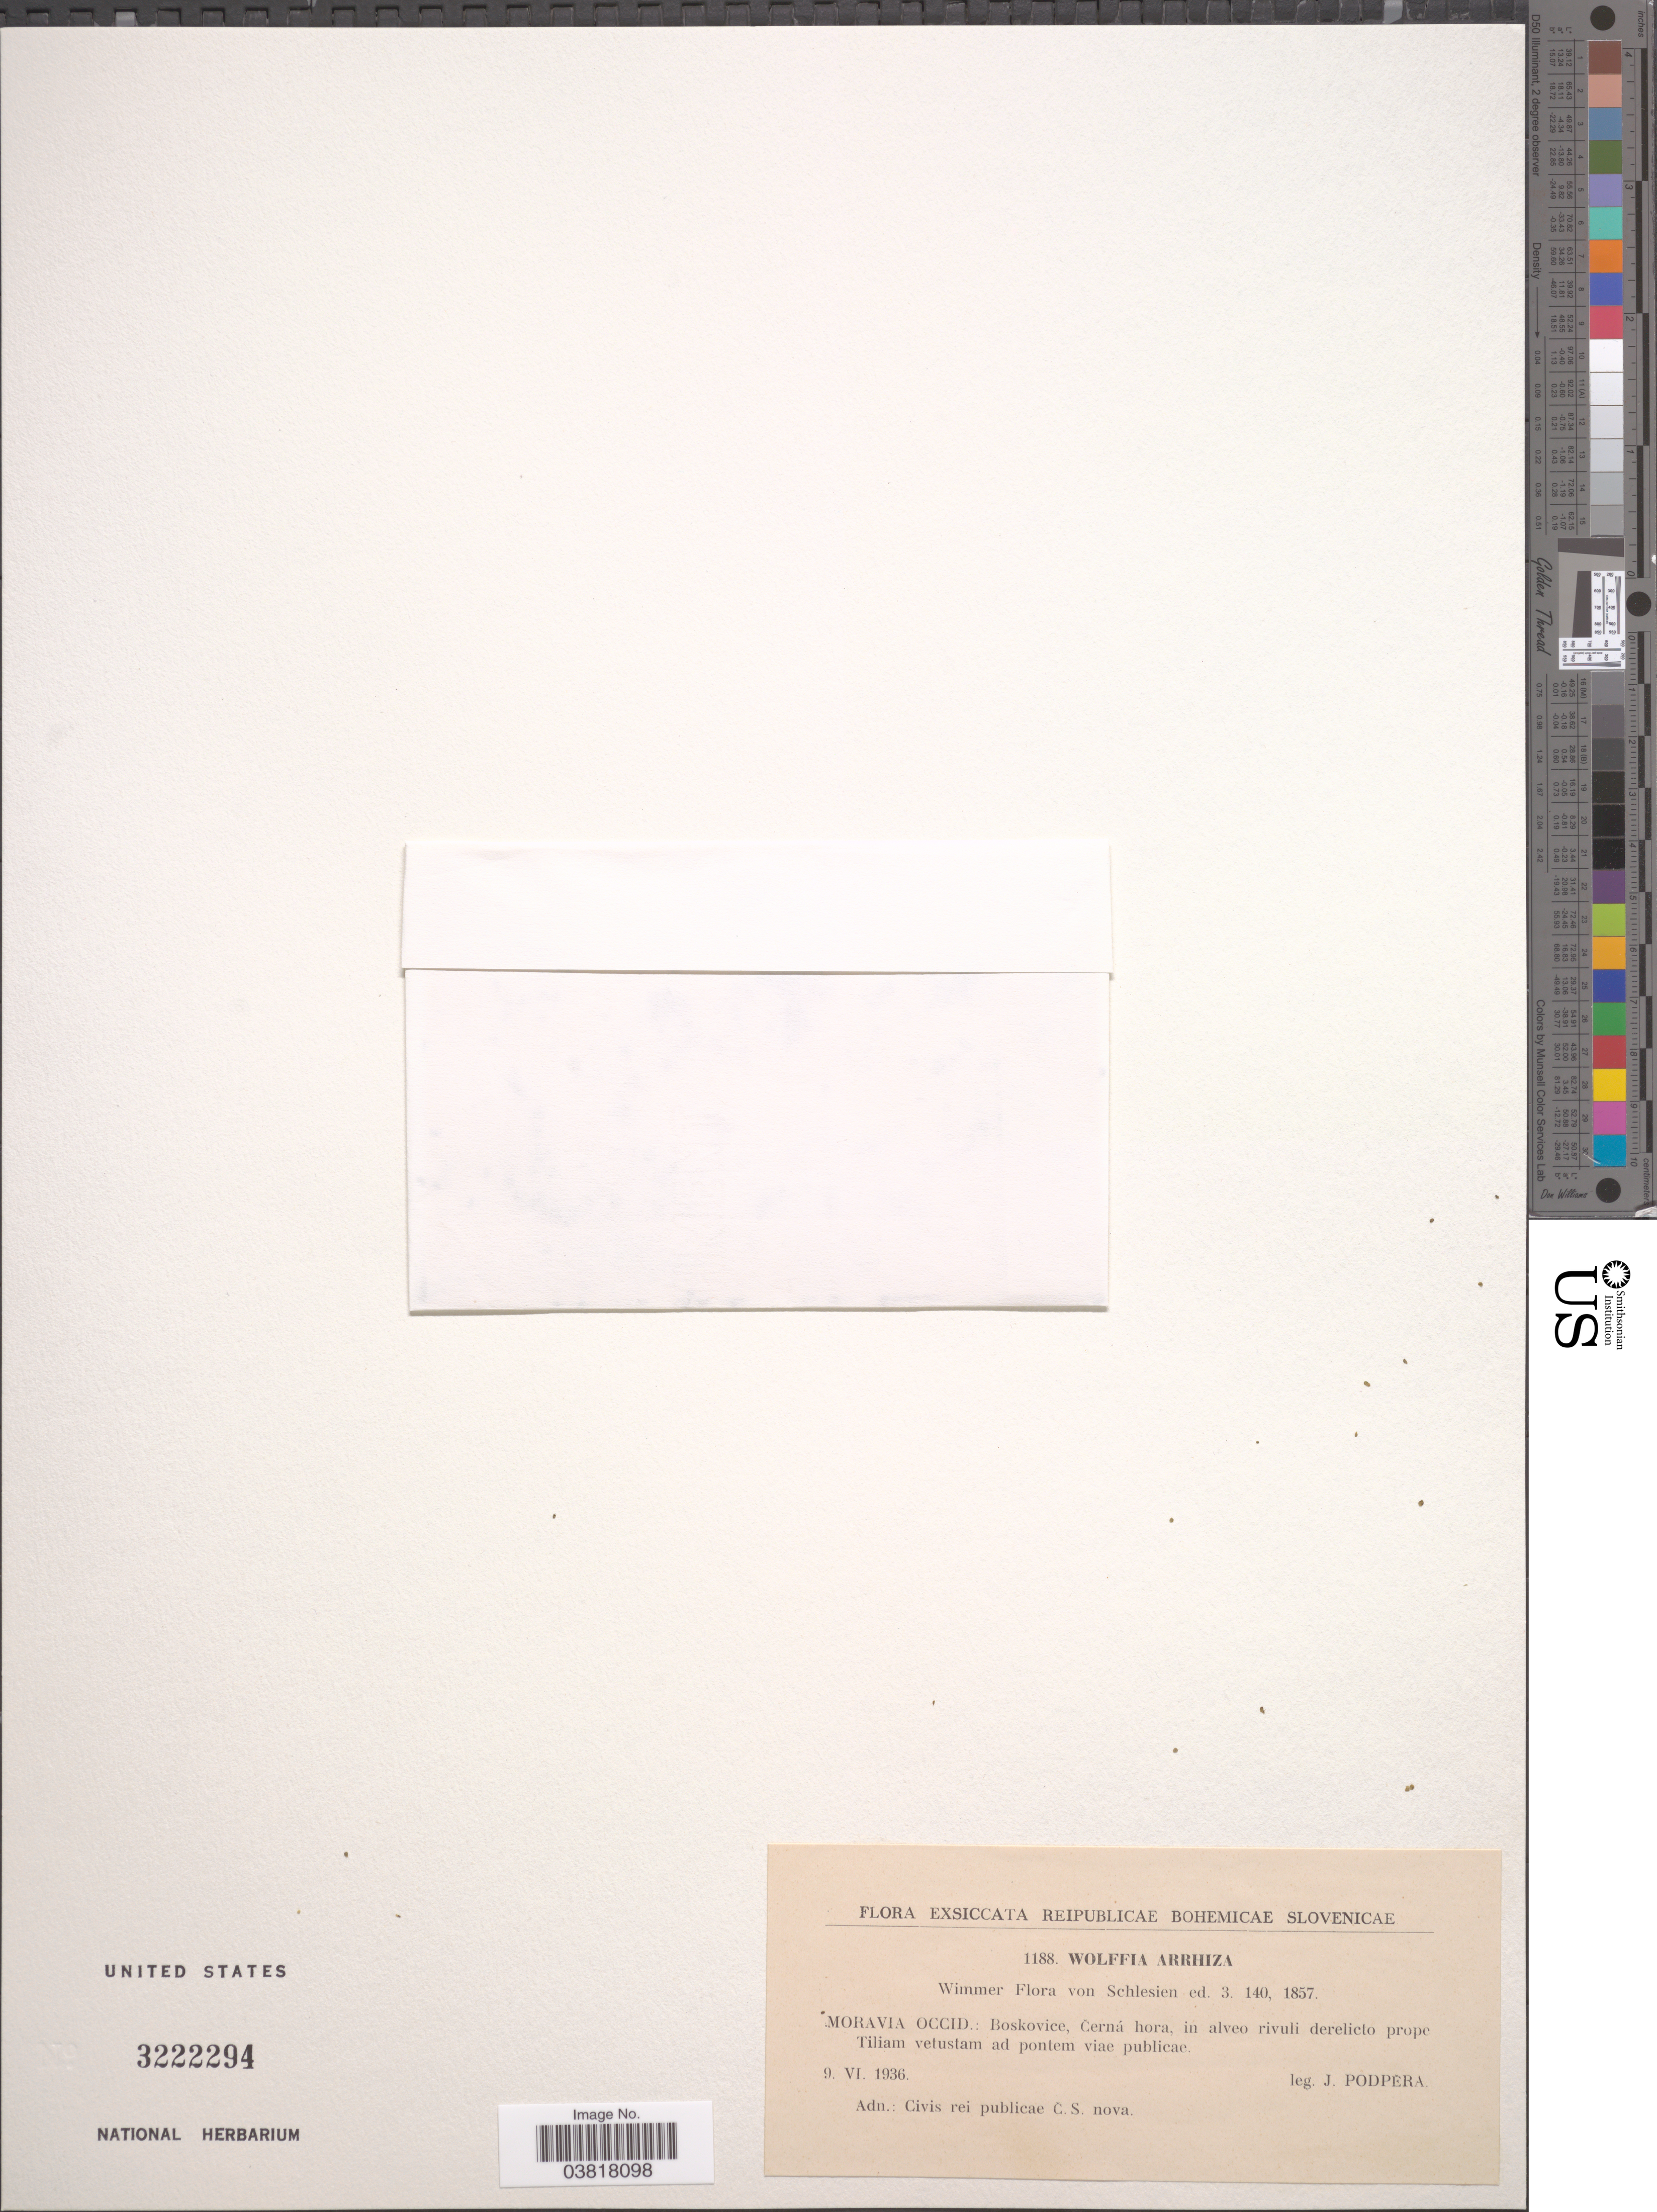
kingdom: Plantae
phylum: Tracheophyta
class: Liliopsida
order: Alismatales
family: Araceae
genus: Wolffia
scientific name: Wolffia arrhiza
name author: (L.) Horkel ex Wimm.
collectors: J. Podpera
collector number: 1188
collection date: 1936-06-09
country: Czechia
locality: Moravia Occid.: Boskovice, Cerná hora, in alveo rivuli derelicto prope Tiliam vetustam ad pontem viae publicæ.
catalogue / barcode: US 3222294